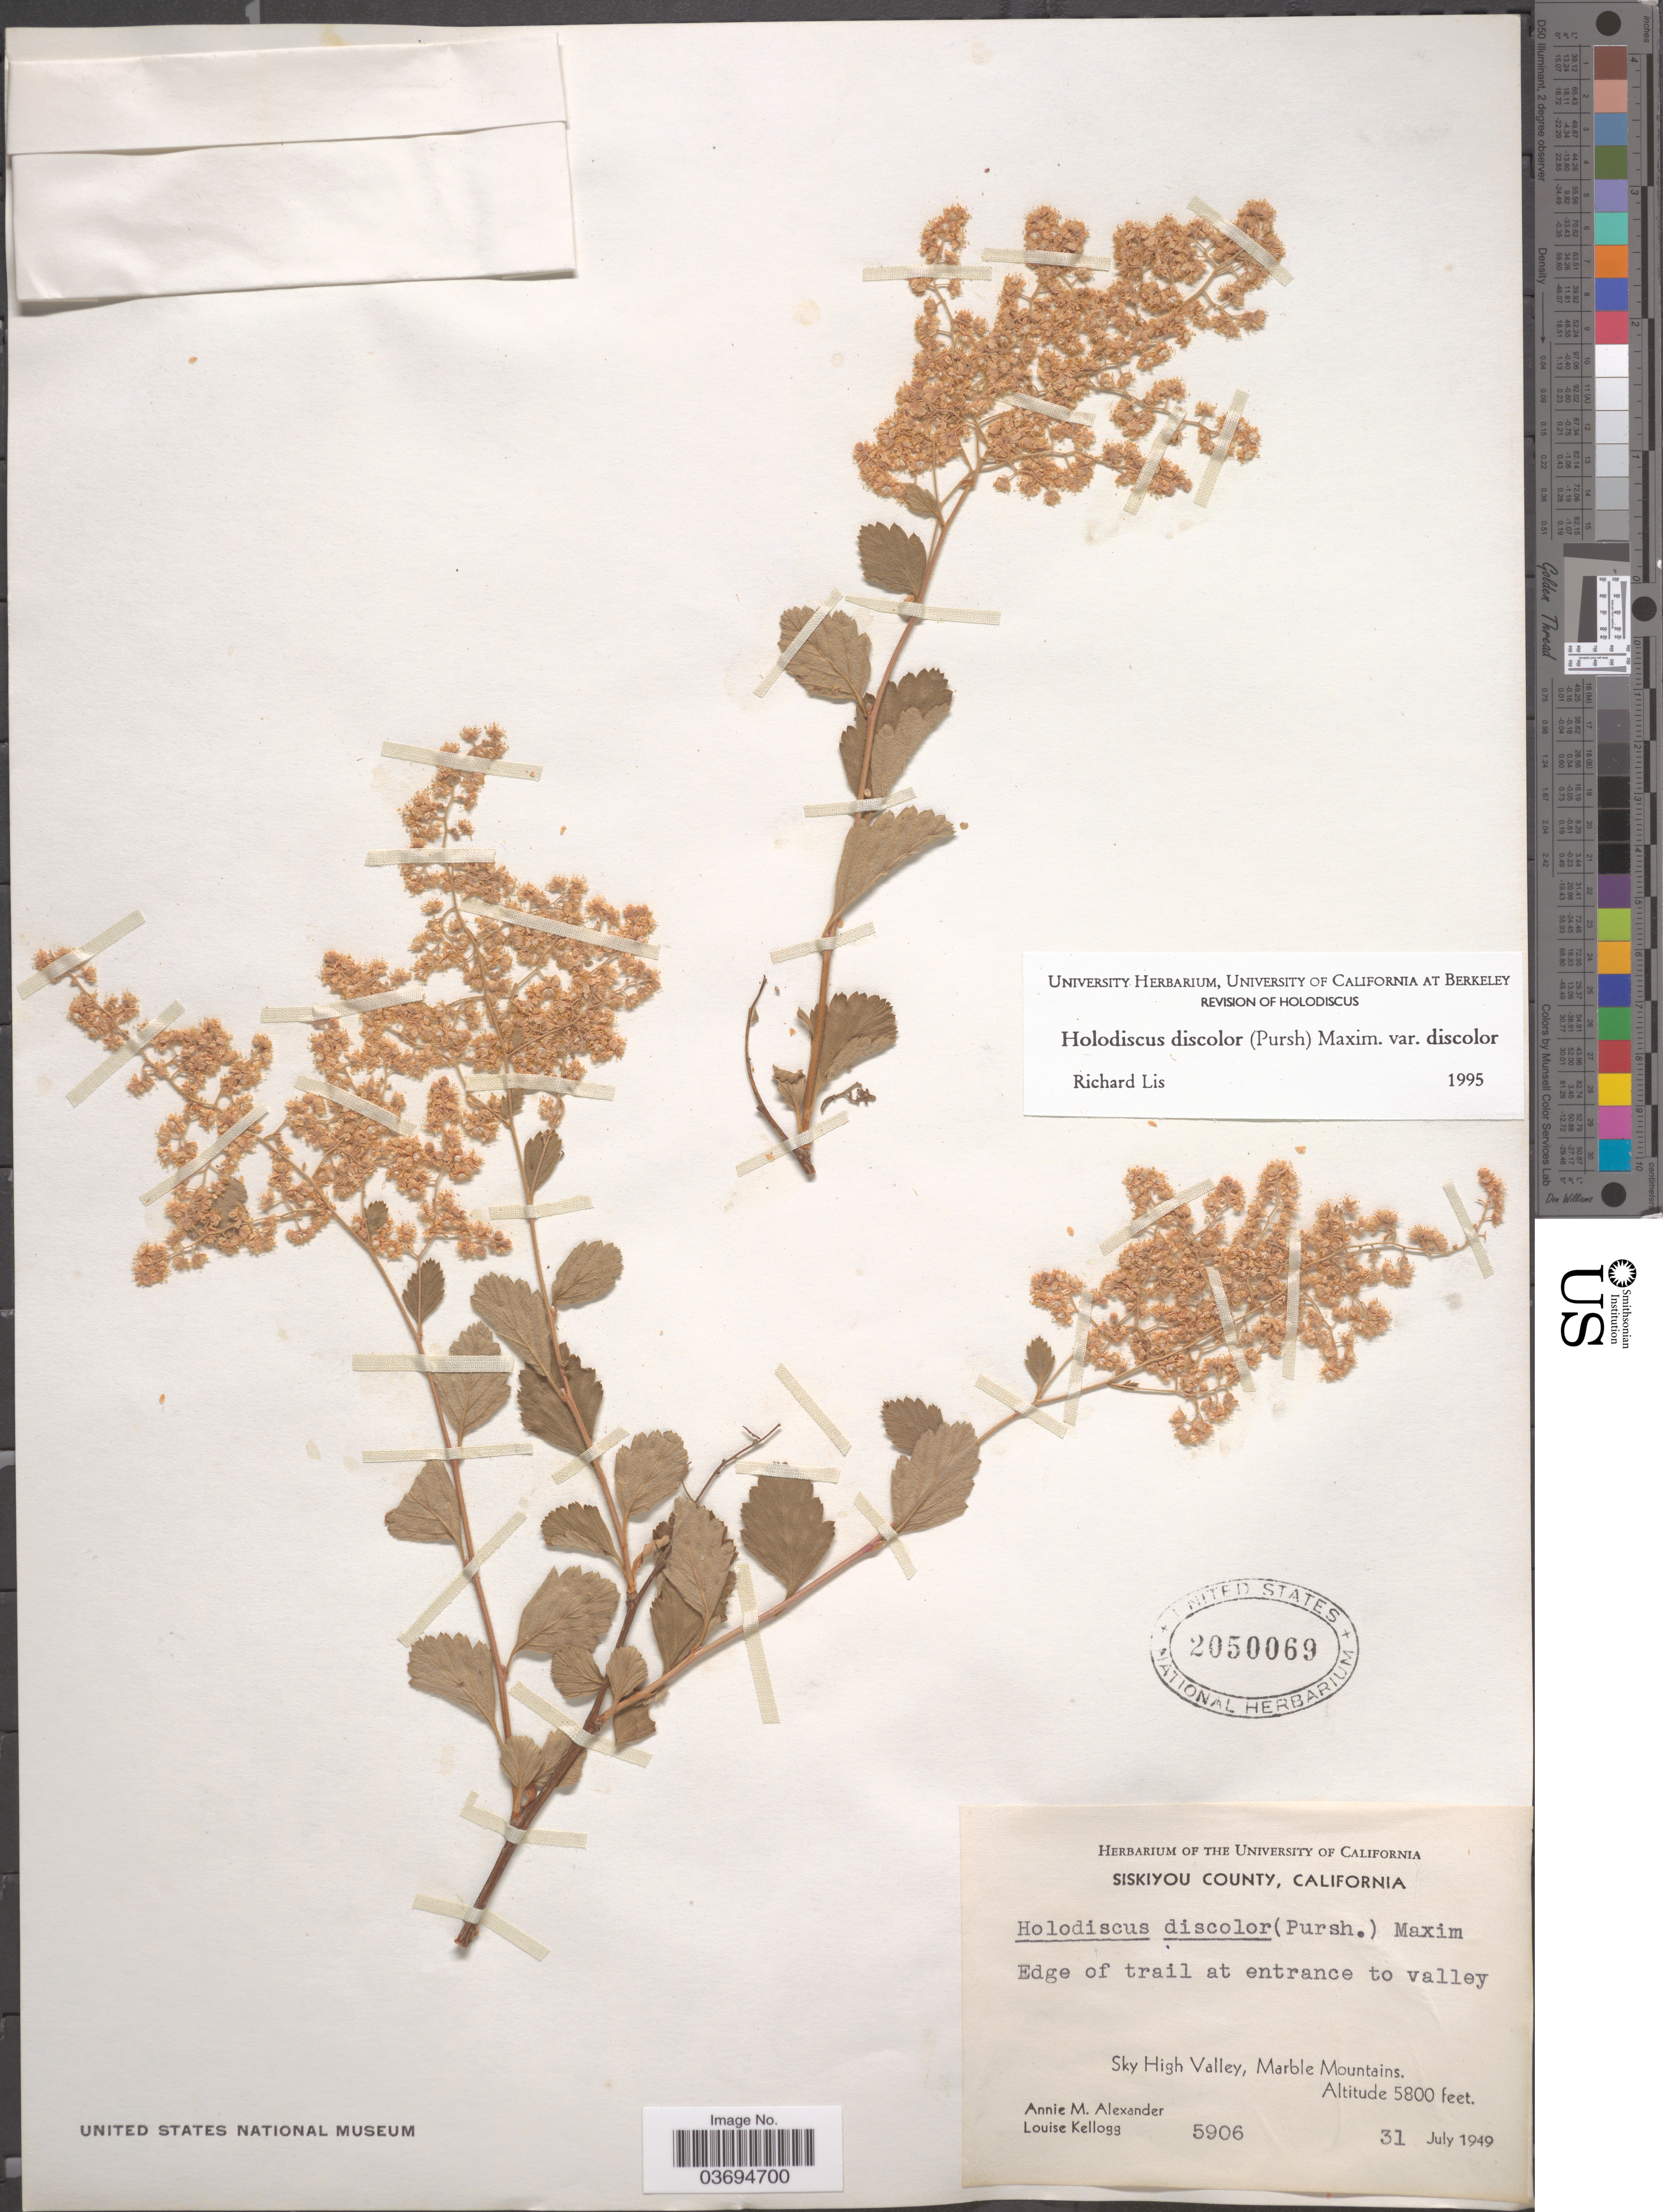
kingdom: Plantae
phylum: Tracheophyta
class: Magnoliopsida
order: Rosales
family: Rosaceae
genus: Holodiscus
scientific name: Holodiscus discolor var. discolor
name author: (Pursh) Maxim.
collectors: A. M. Alexander & L. Kellogg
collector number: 5906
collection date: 1949-07-31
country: United States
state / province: California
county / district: Siskiyou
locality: Siskiyou County. Edge of trail at entrance to valley. Sky High Valley, Marble Mountains.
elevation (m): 1768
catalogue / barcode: US 2050069